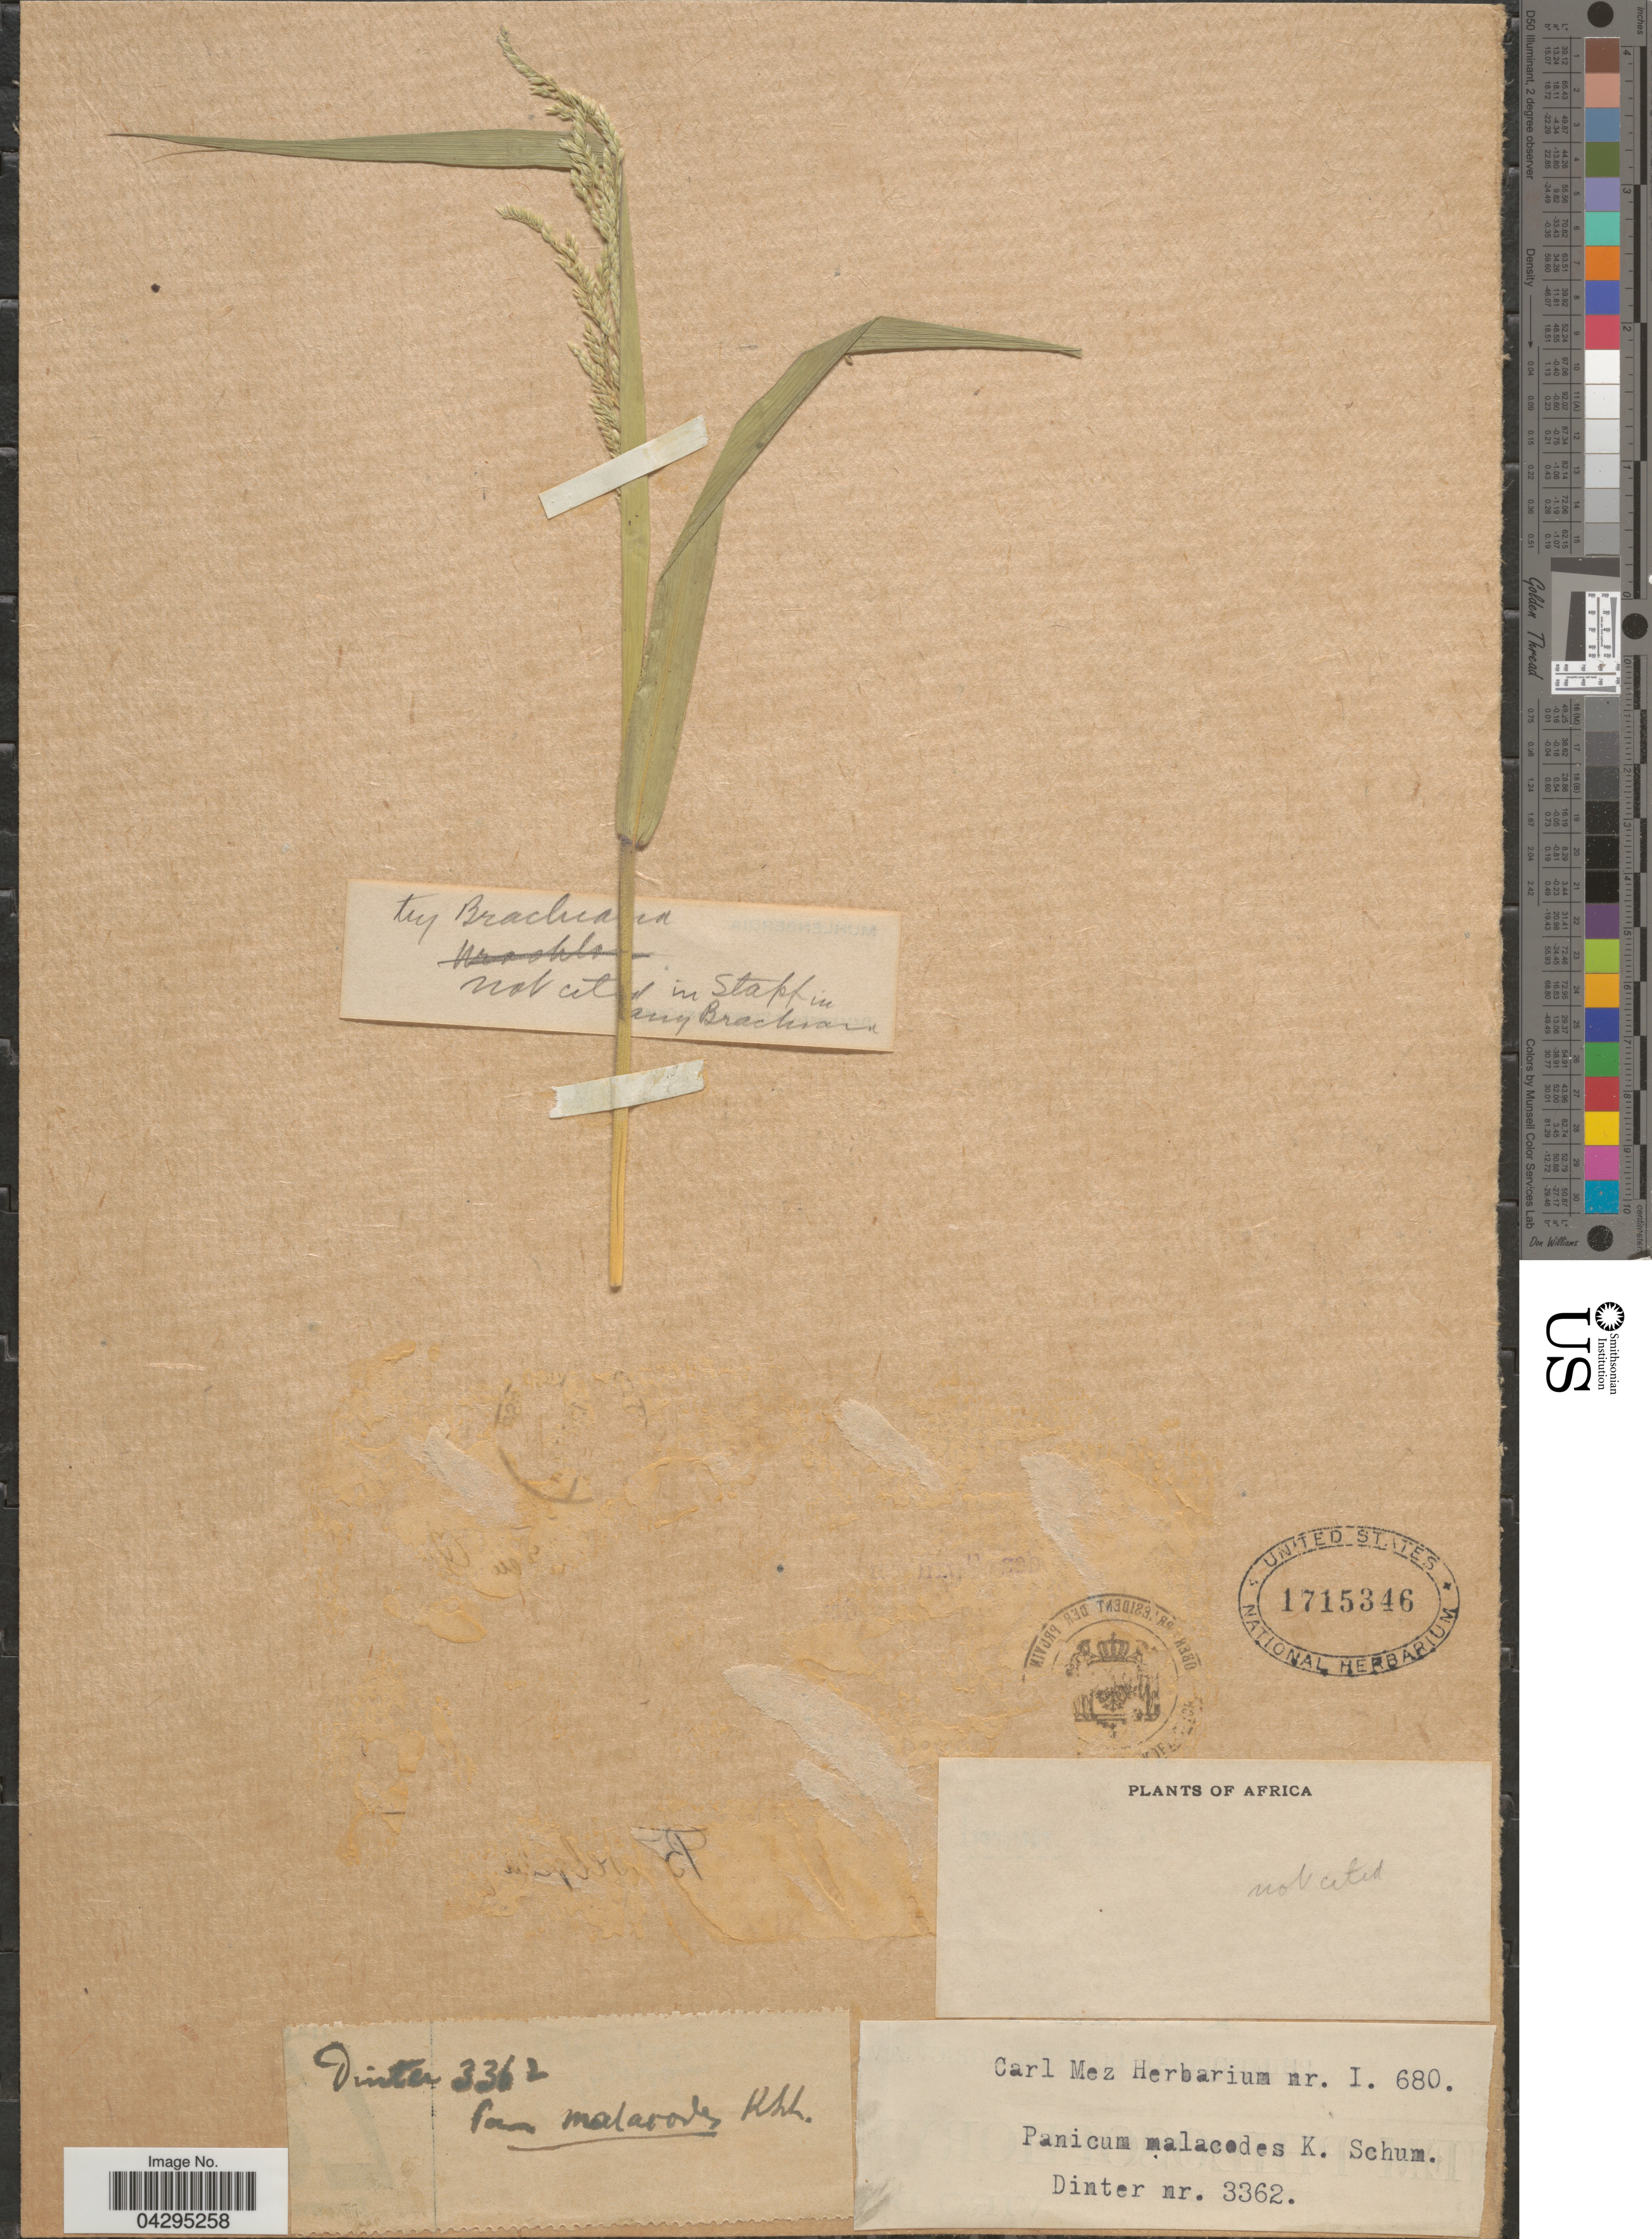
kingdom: Plantae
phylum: Tracheophyta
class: Liliopsida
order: Poales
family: Poaceae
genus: Urochloa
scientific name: Urochloa sp.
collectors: Dinter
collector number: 3362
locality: Africa.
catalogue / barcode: US 1715346